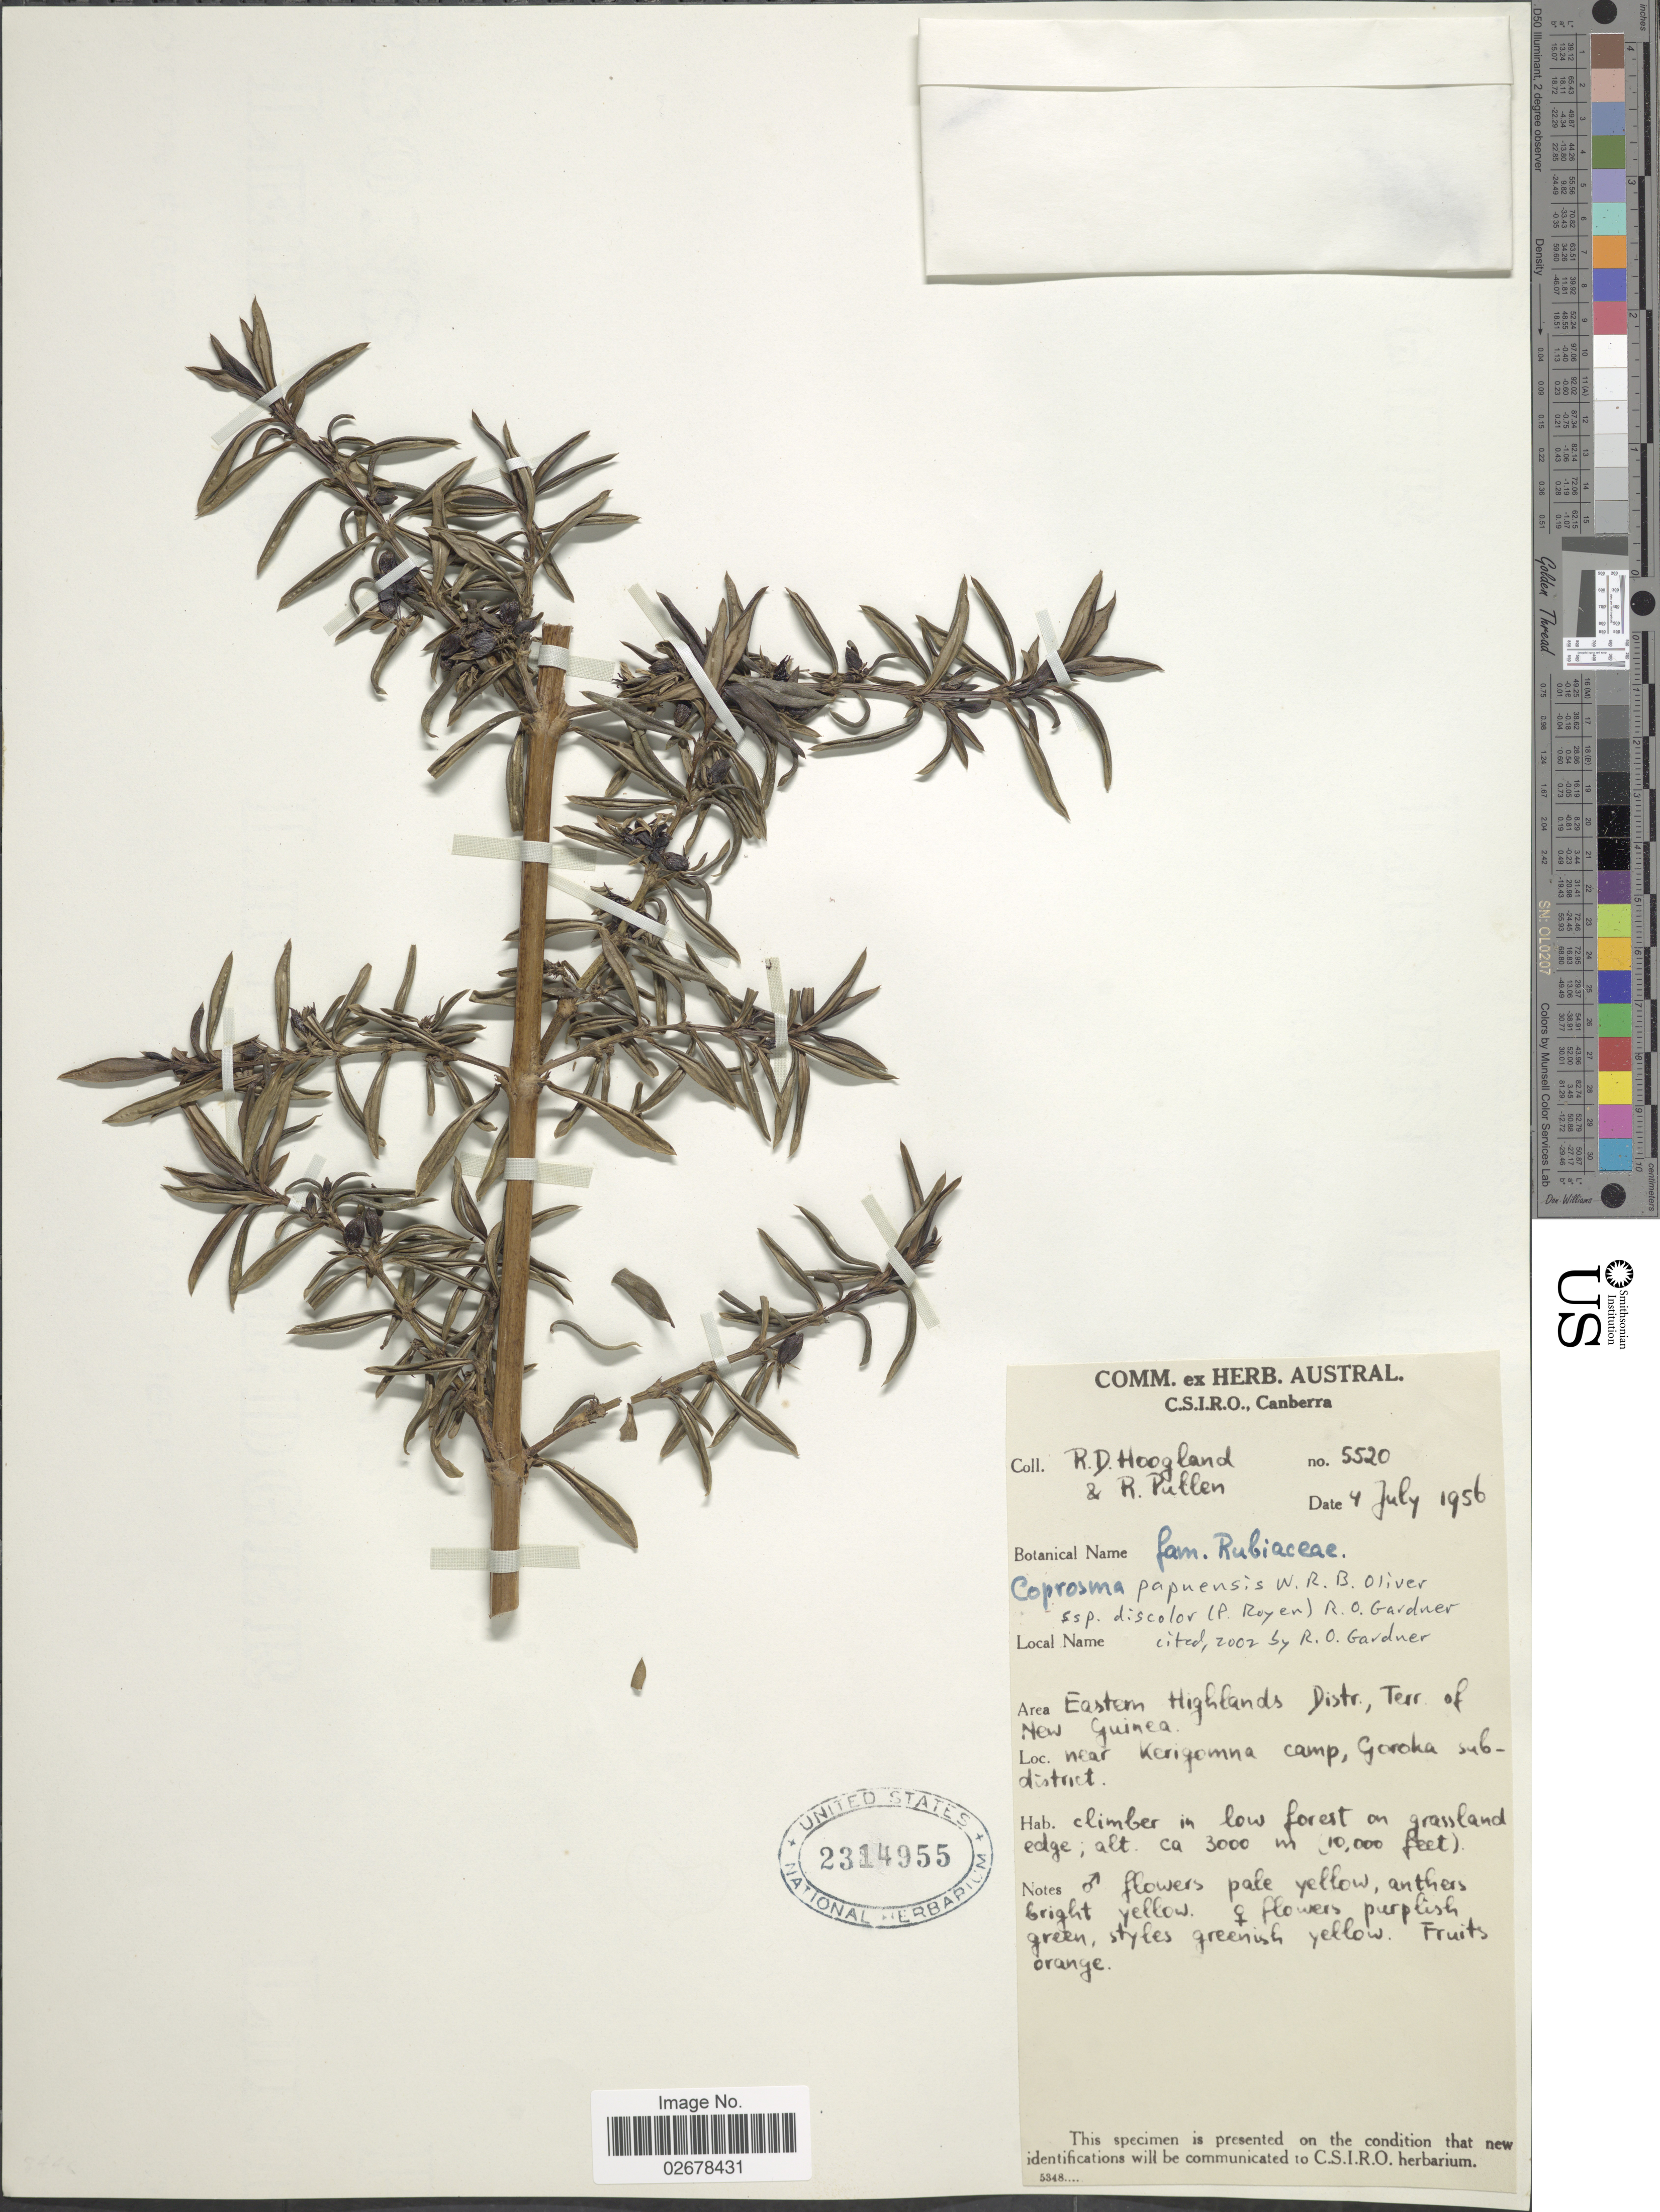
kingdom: Plantae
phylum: Tracheophyta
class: Magnoliopsida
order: Gentianales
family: Rubiaceae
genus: Coprosma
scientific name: Coprosma papuensis subsp. discolor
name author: (P. Royen) R.O. Gardner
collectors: R. D. Hoogland & R. Pullen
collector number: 5520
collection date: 1956-07-04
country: Papua New Guinea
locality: Eastern Highlands Distr., Terr. of New Guinea, near Kengomua [interpreted] camp, Goroka subdistrict.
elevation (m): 3000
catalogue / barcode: US 2314955